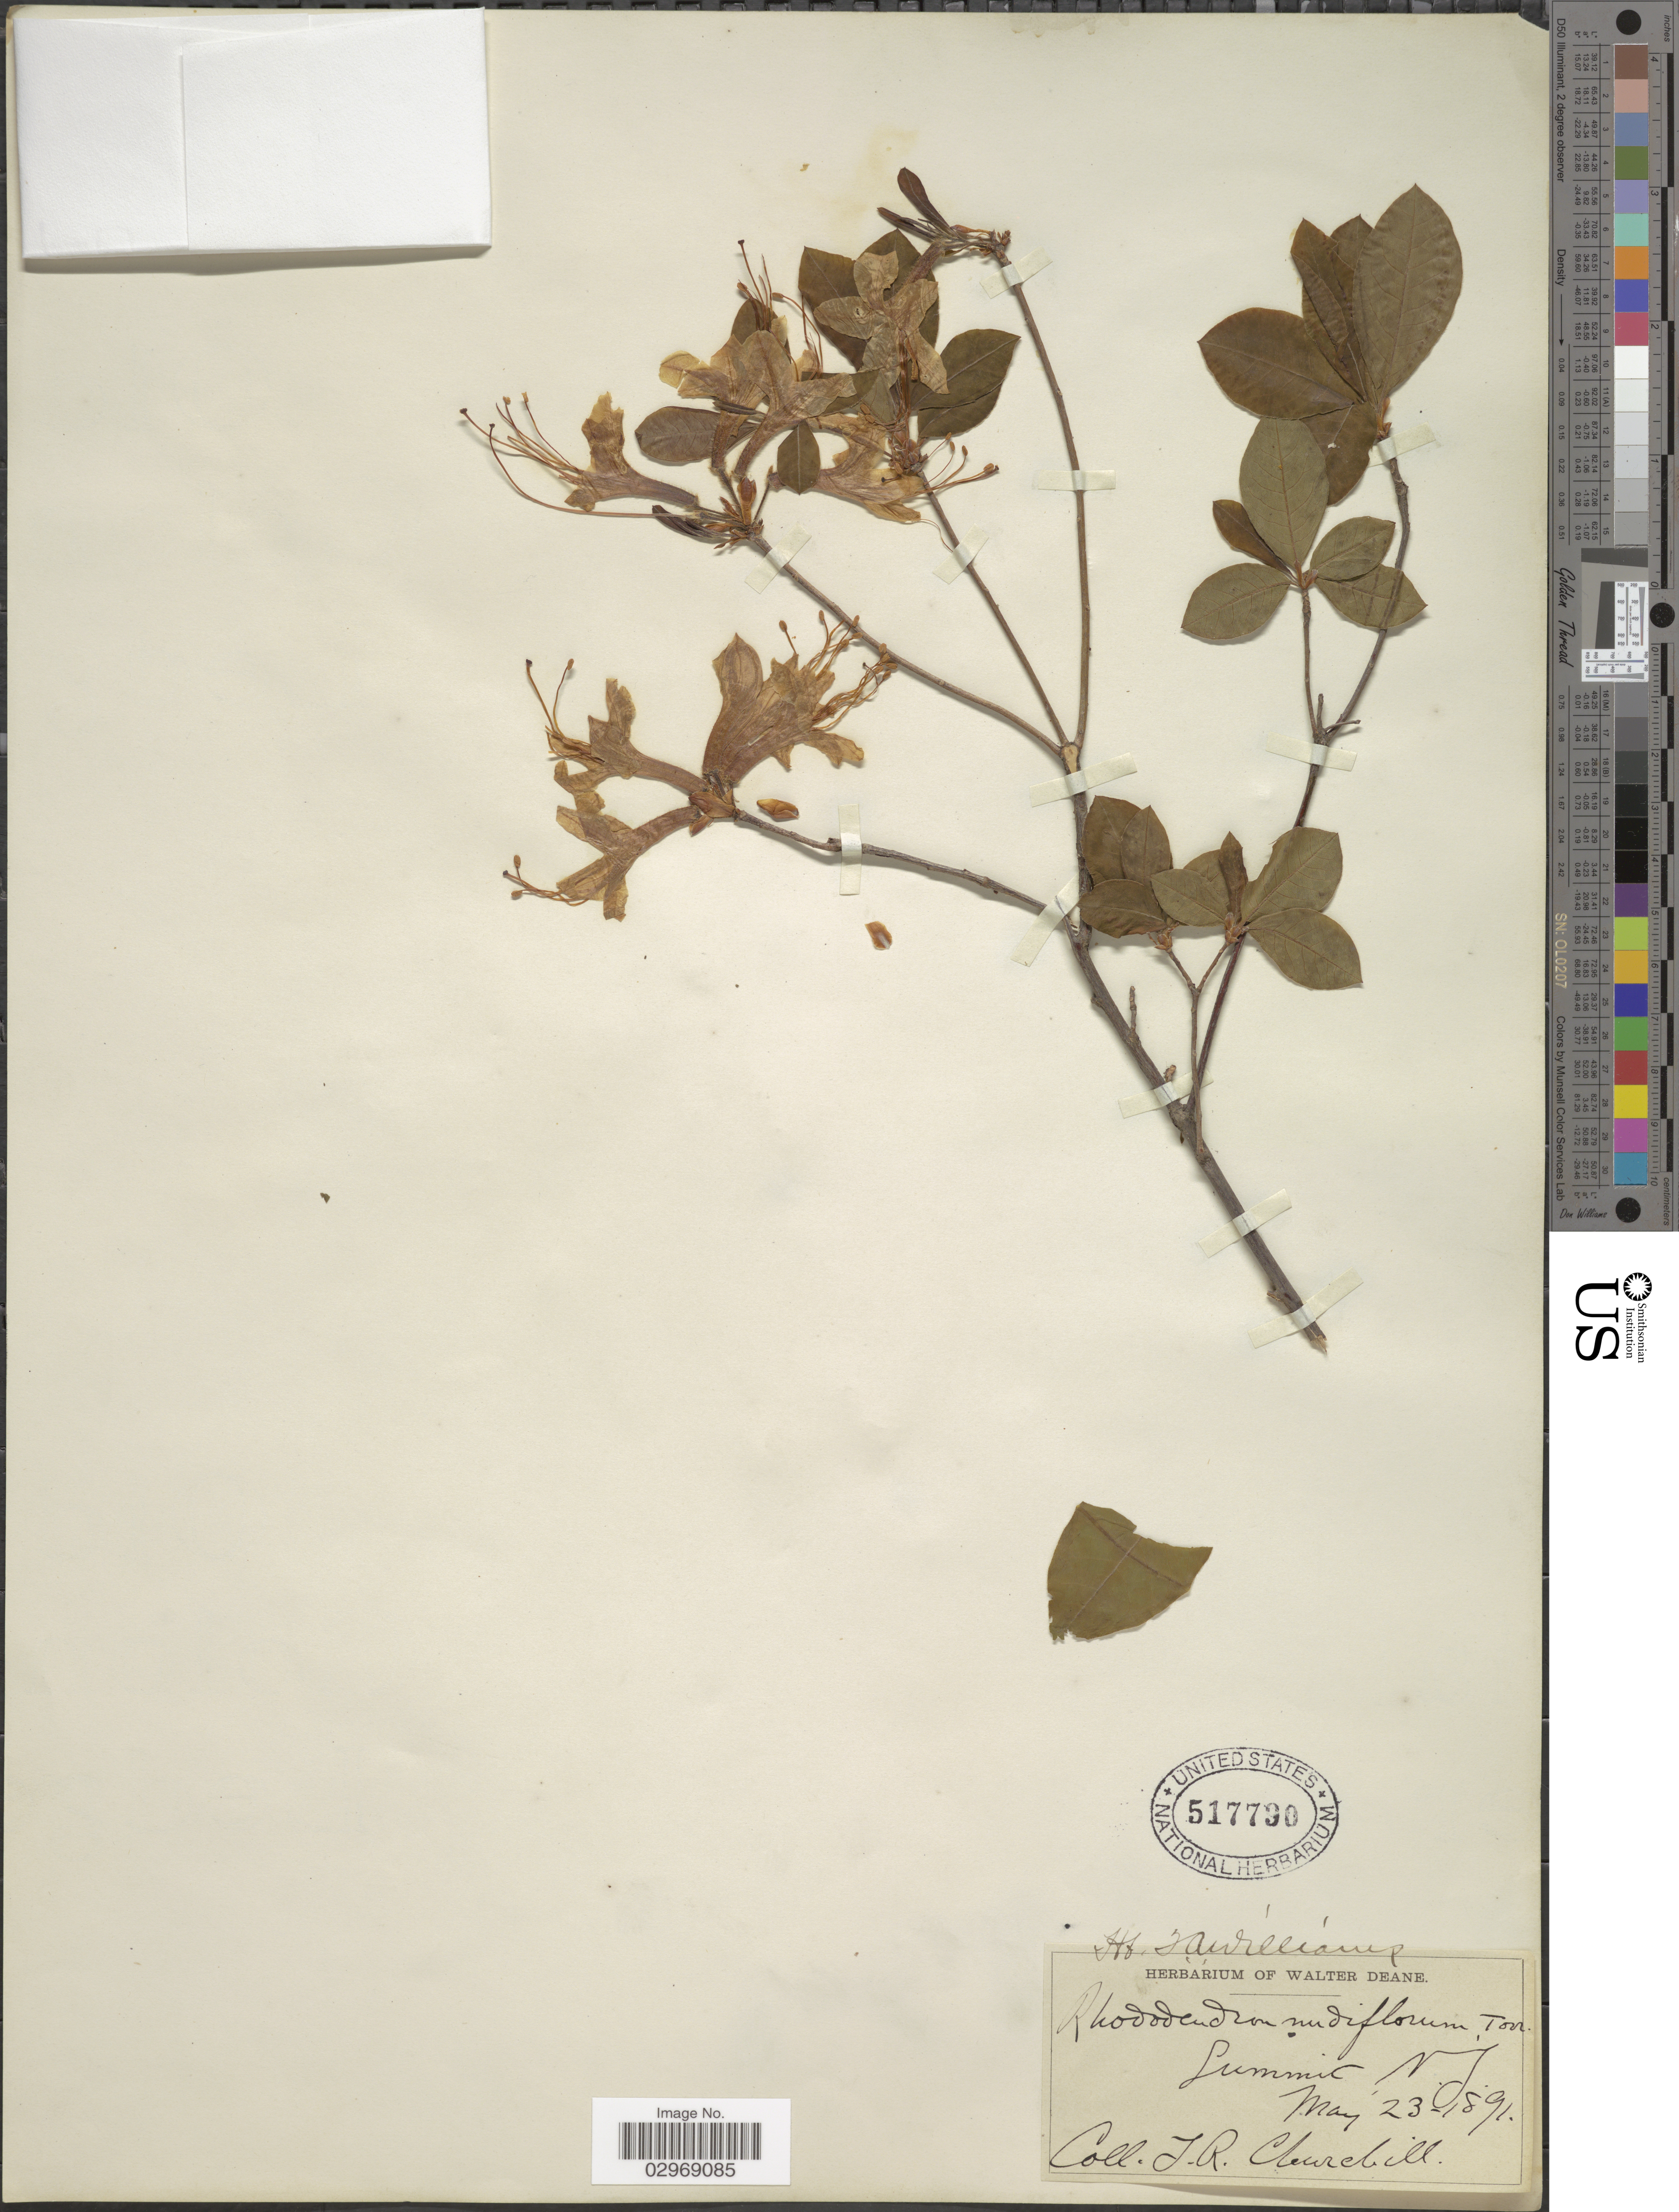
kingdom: Plantae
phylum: Tracheophyta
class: Magnoliopsida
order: Ericales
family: Ericaceae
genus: Rhododendron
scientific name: Rhododendron nudiflorum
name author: Torr.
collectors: J. Churchill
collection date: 1891-05-23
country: United States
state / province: New Jersey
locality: Summit, N. J.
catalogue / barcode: US 517790